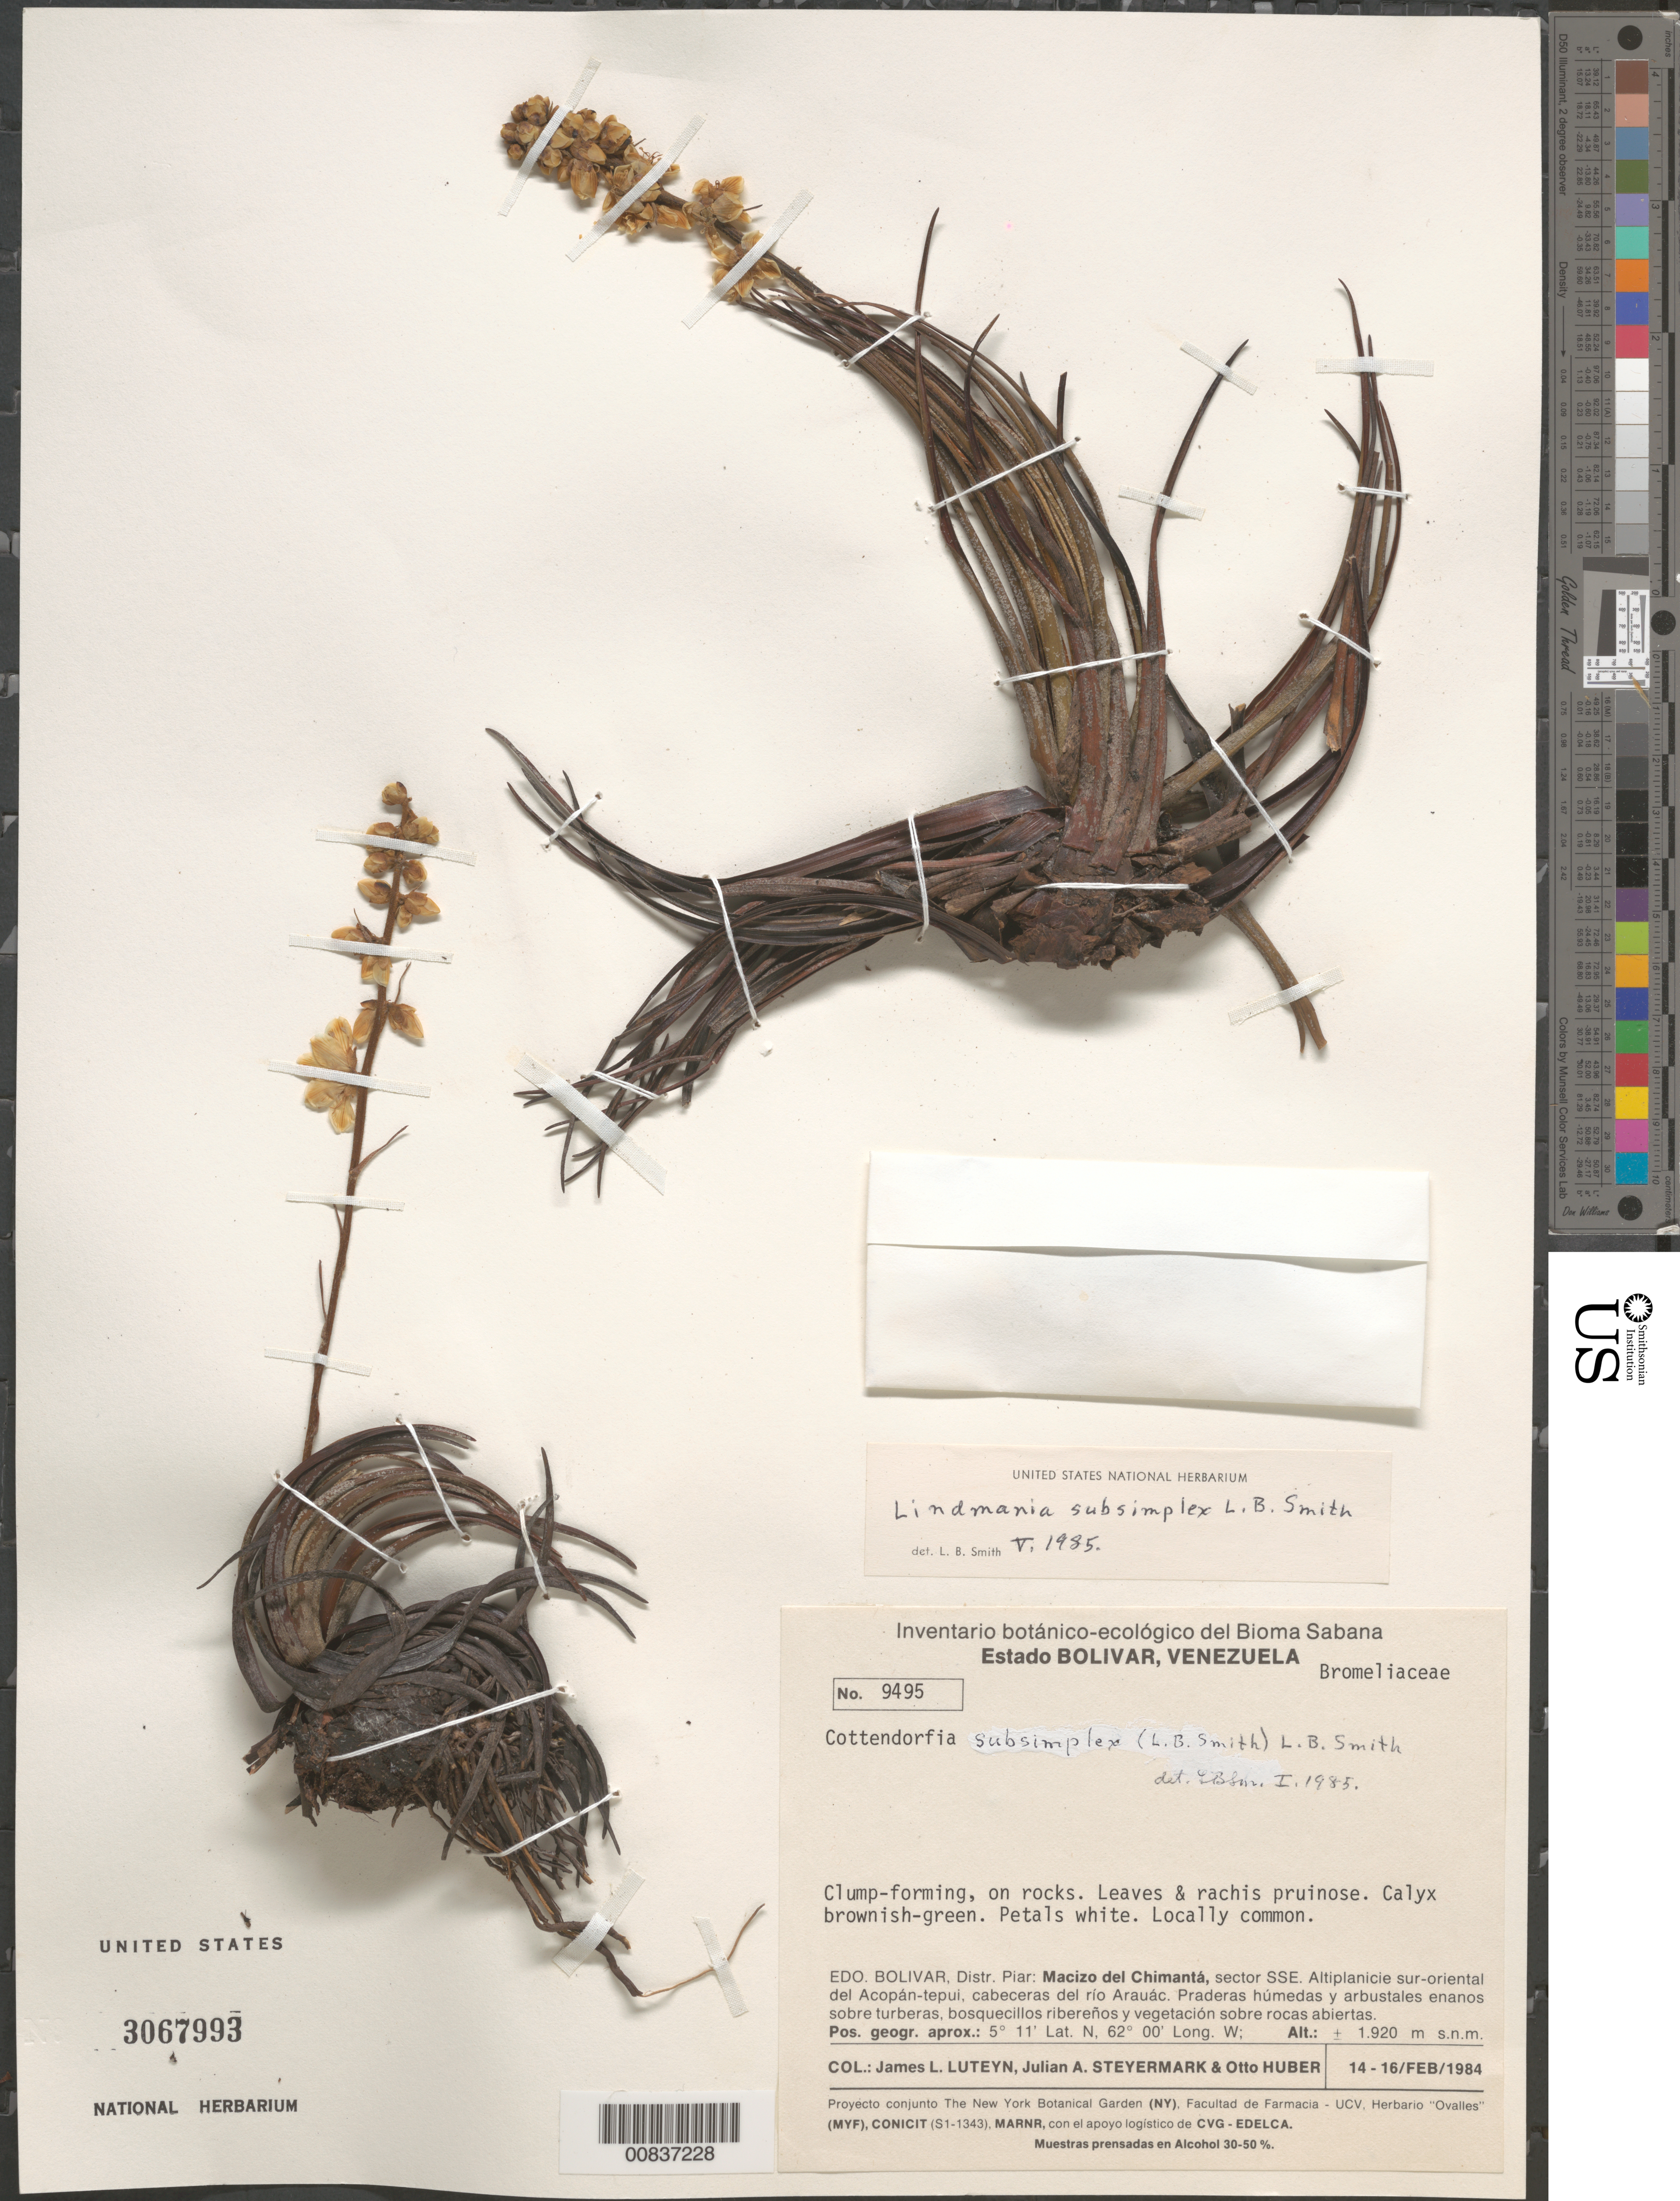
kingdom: Plantae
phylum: Tracheophyta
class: Liliopsida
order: Poales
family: Bromeliaceae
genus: Lindmania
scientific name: Lindmania subsimplex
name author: L.B. Sm.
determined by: Smith, Lyman B., (US), NMNH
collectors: J. L. Luteyn, J. Steyermark & O. Huber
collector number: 9495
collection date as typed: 14-Feb-84 to 16-Feb-84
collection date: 1984-02-14/1984-02-16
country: Venezuela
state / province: Bolívar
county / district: Piar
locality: Macizo del Chimantá, sector SSE, Acopán-tepuí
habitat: Praderas húmedas y arbustales enanos sobre turberas, bosquecillos ribereños y vegetación sobre rocas abiertas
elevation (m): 1920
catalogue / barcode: US 3067993